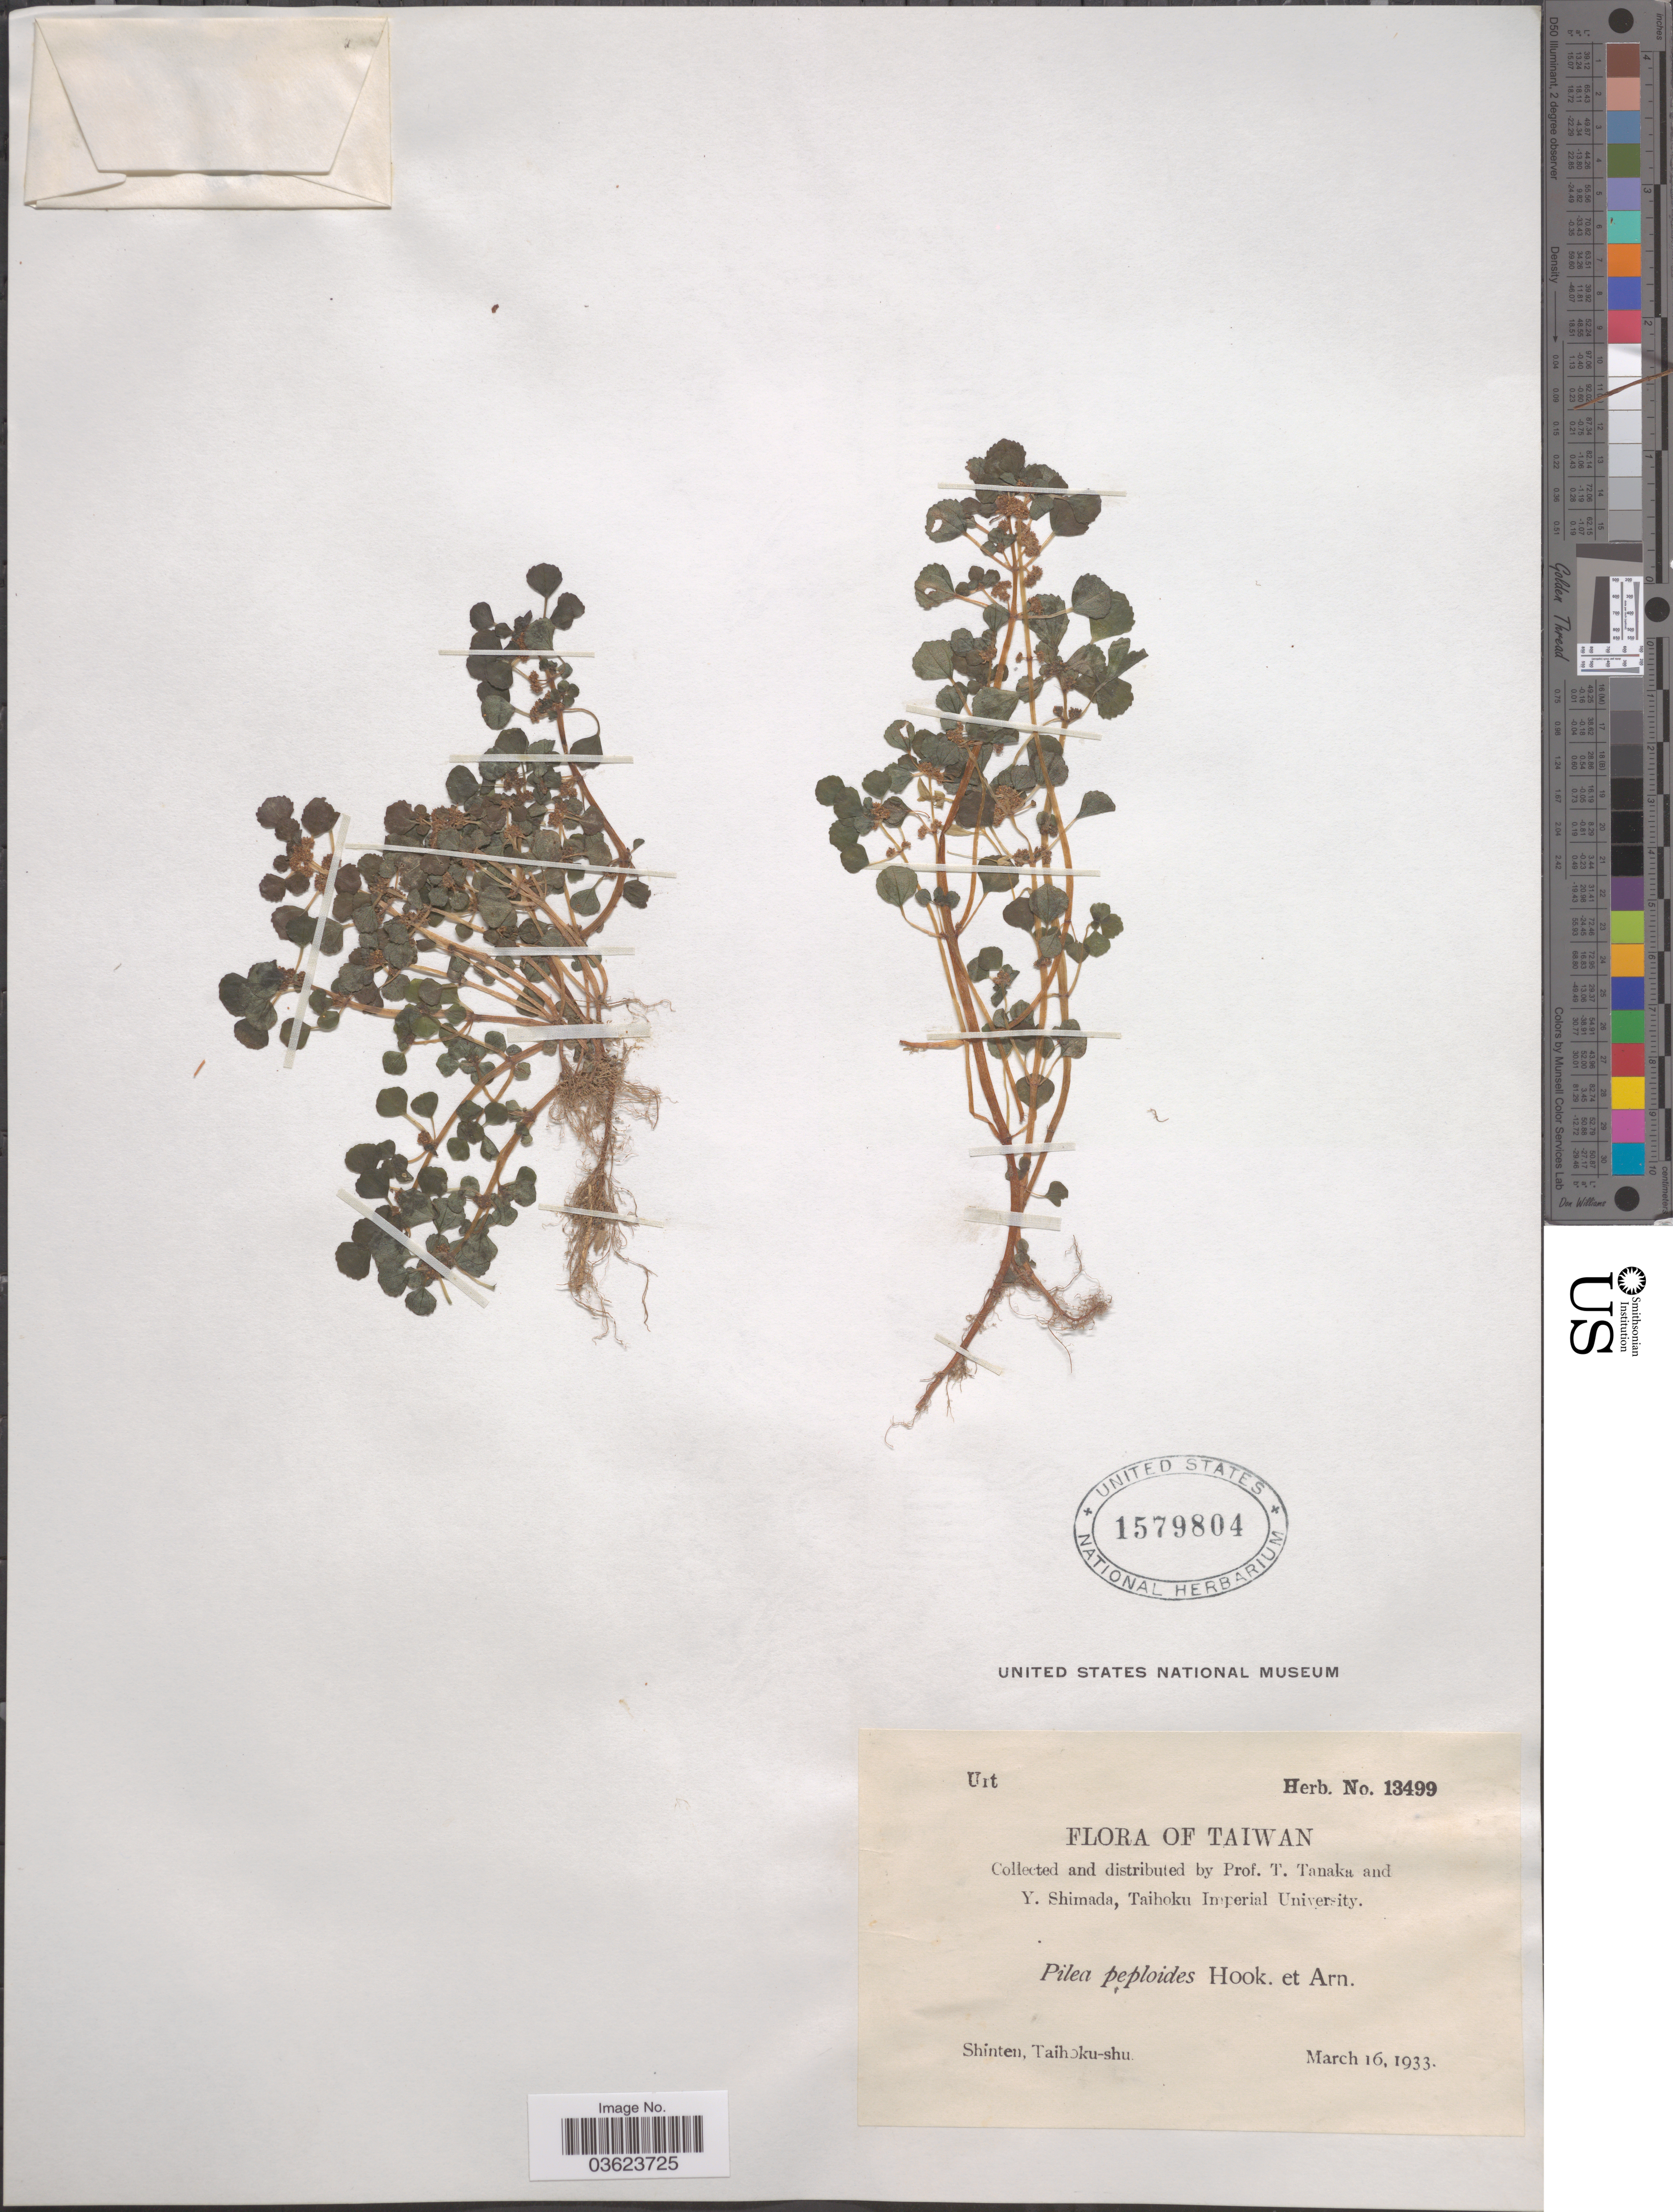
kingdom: Plantae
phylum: Tracheophyta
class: Magnoliopsida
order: Rosales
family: Urticaceae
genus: Pilea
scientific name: Pilea peploides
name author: (Gaudich.) Hook. & Arn.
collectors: T. Tanaka & Y. Shimada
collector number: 13499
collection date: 1933-03-16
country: Taiwan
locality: Shinten, Taihoku-shu.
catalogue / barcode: US 1579804